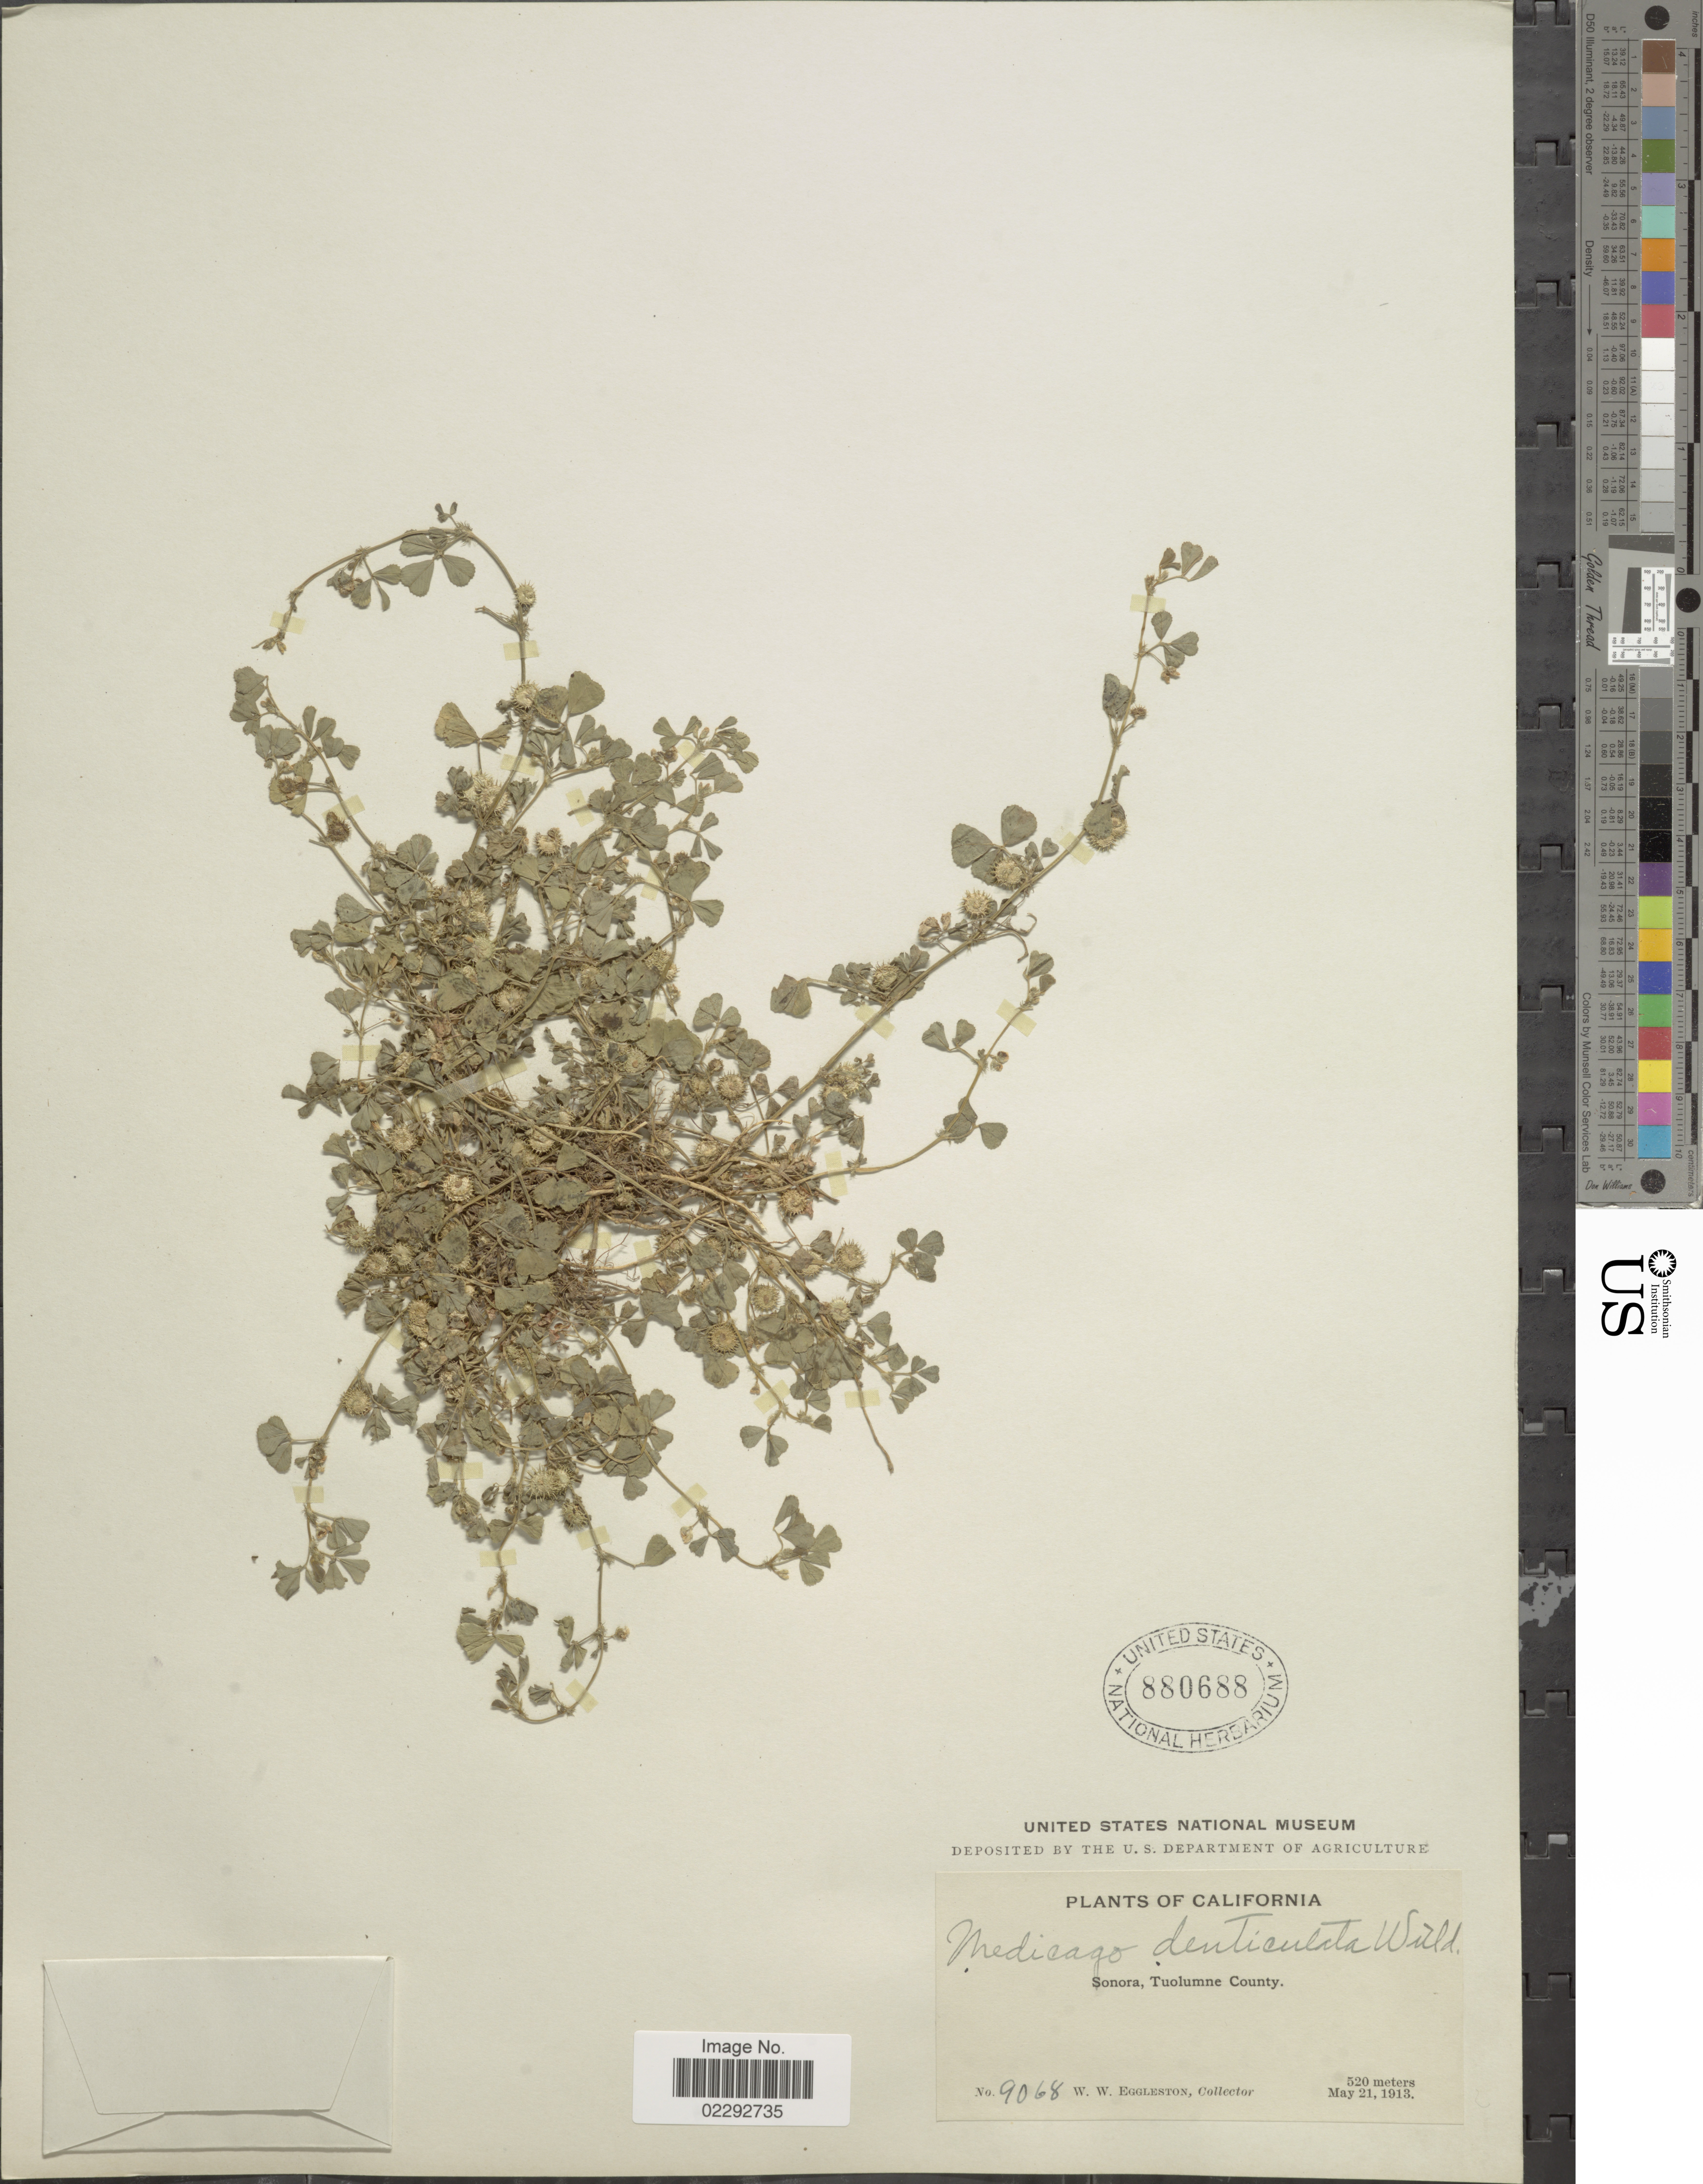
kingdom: Plantae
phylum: Tracheophyta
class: Magnoliopsida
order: Fabales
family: Fabaceae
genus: Medicago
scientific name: Medicago hispida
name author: Gaertn.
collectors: W. W. Eggleston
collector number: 9068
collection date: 1913-05-21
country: United States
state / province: California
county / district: Tuolumne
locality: Sonora, Tuolumne County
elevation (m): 520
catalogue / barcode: US 880688